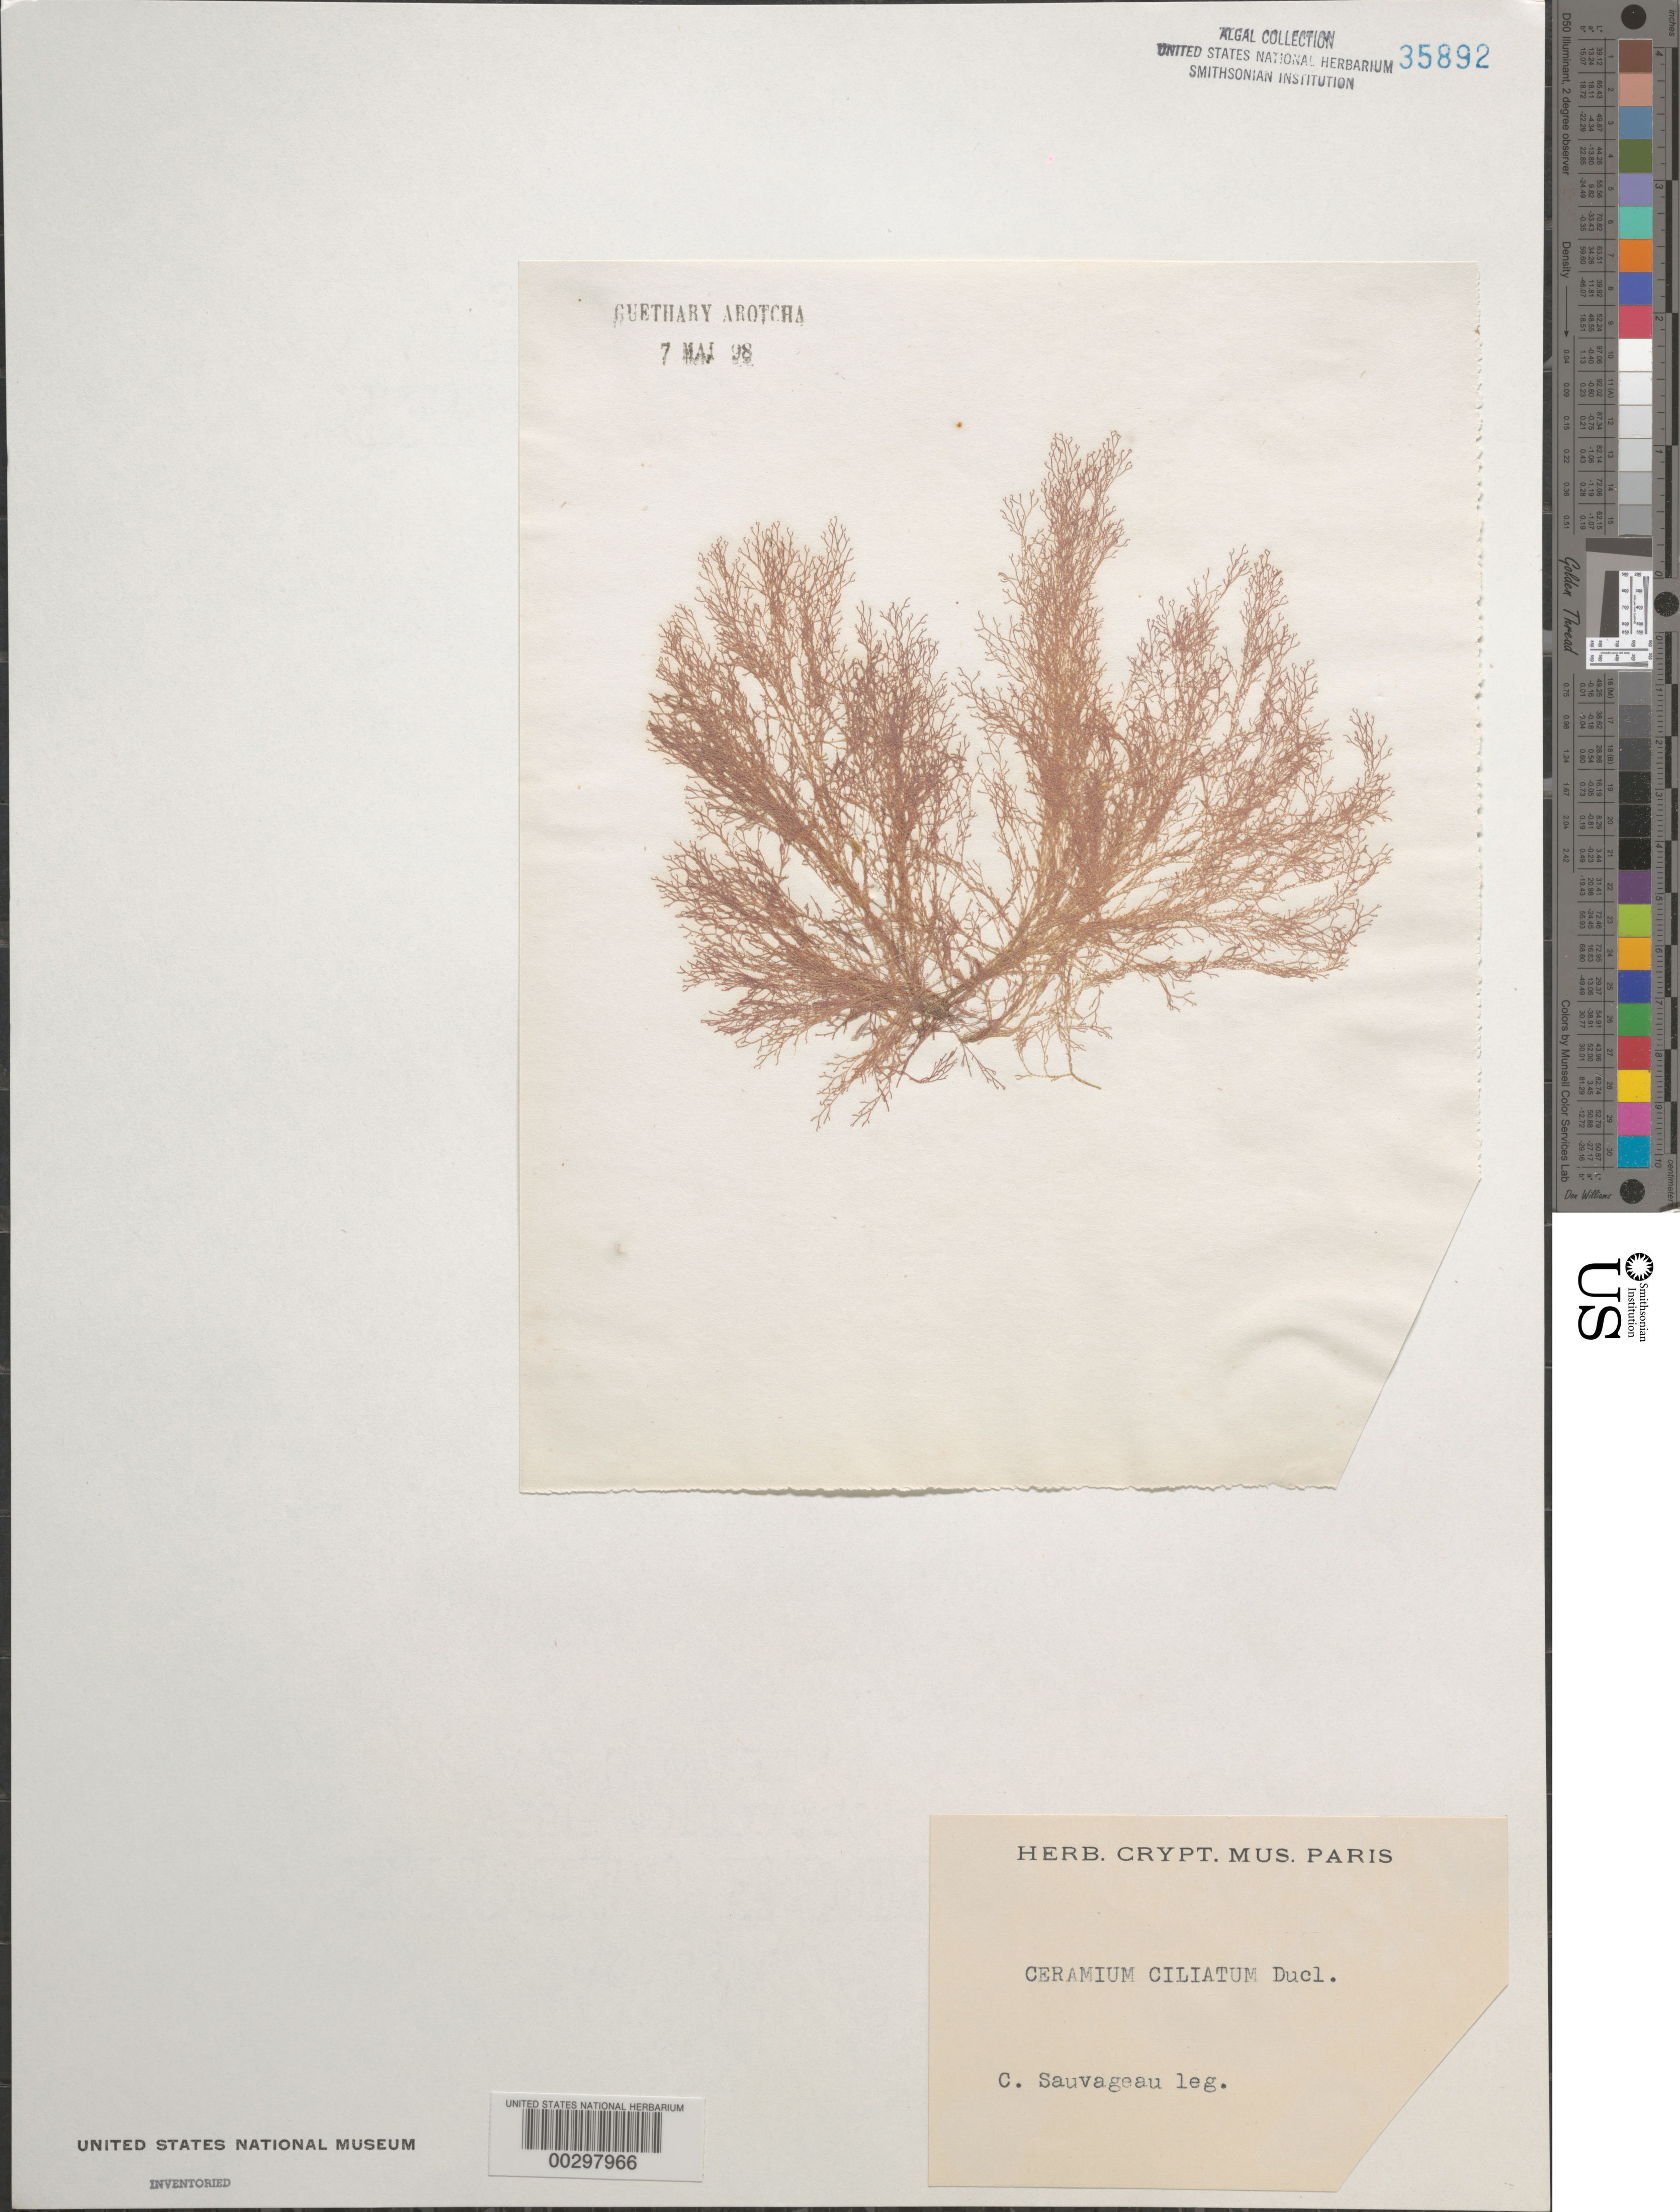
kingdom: Plantae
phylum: Rhodophyta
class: Florideophyceae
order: Ceramiales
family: Ceramiaceae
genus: Ceramium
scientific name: Ceramium ciliatum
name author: (J. Ellis) Ducluzeau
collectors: C. F. Sauvageau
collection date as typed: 07 May 1898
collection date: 1898-05-07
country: France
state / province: Nouvelle-Aquitaine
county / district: Pyrénées-Atlantiques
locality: Guethary Arotcha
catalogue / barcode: US 35892